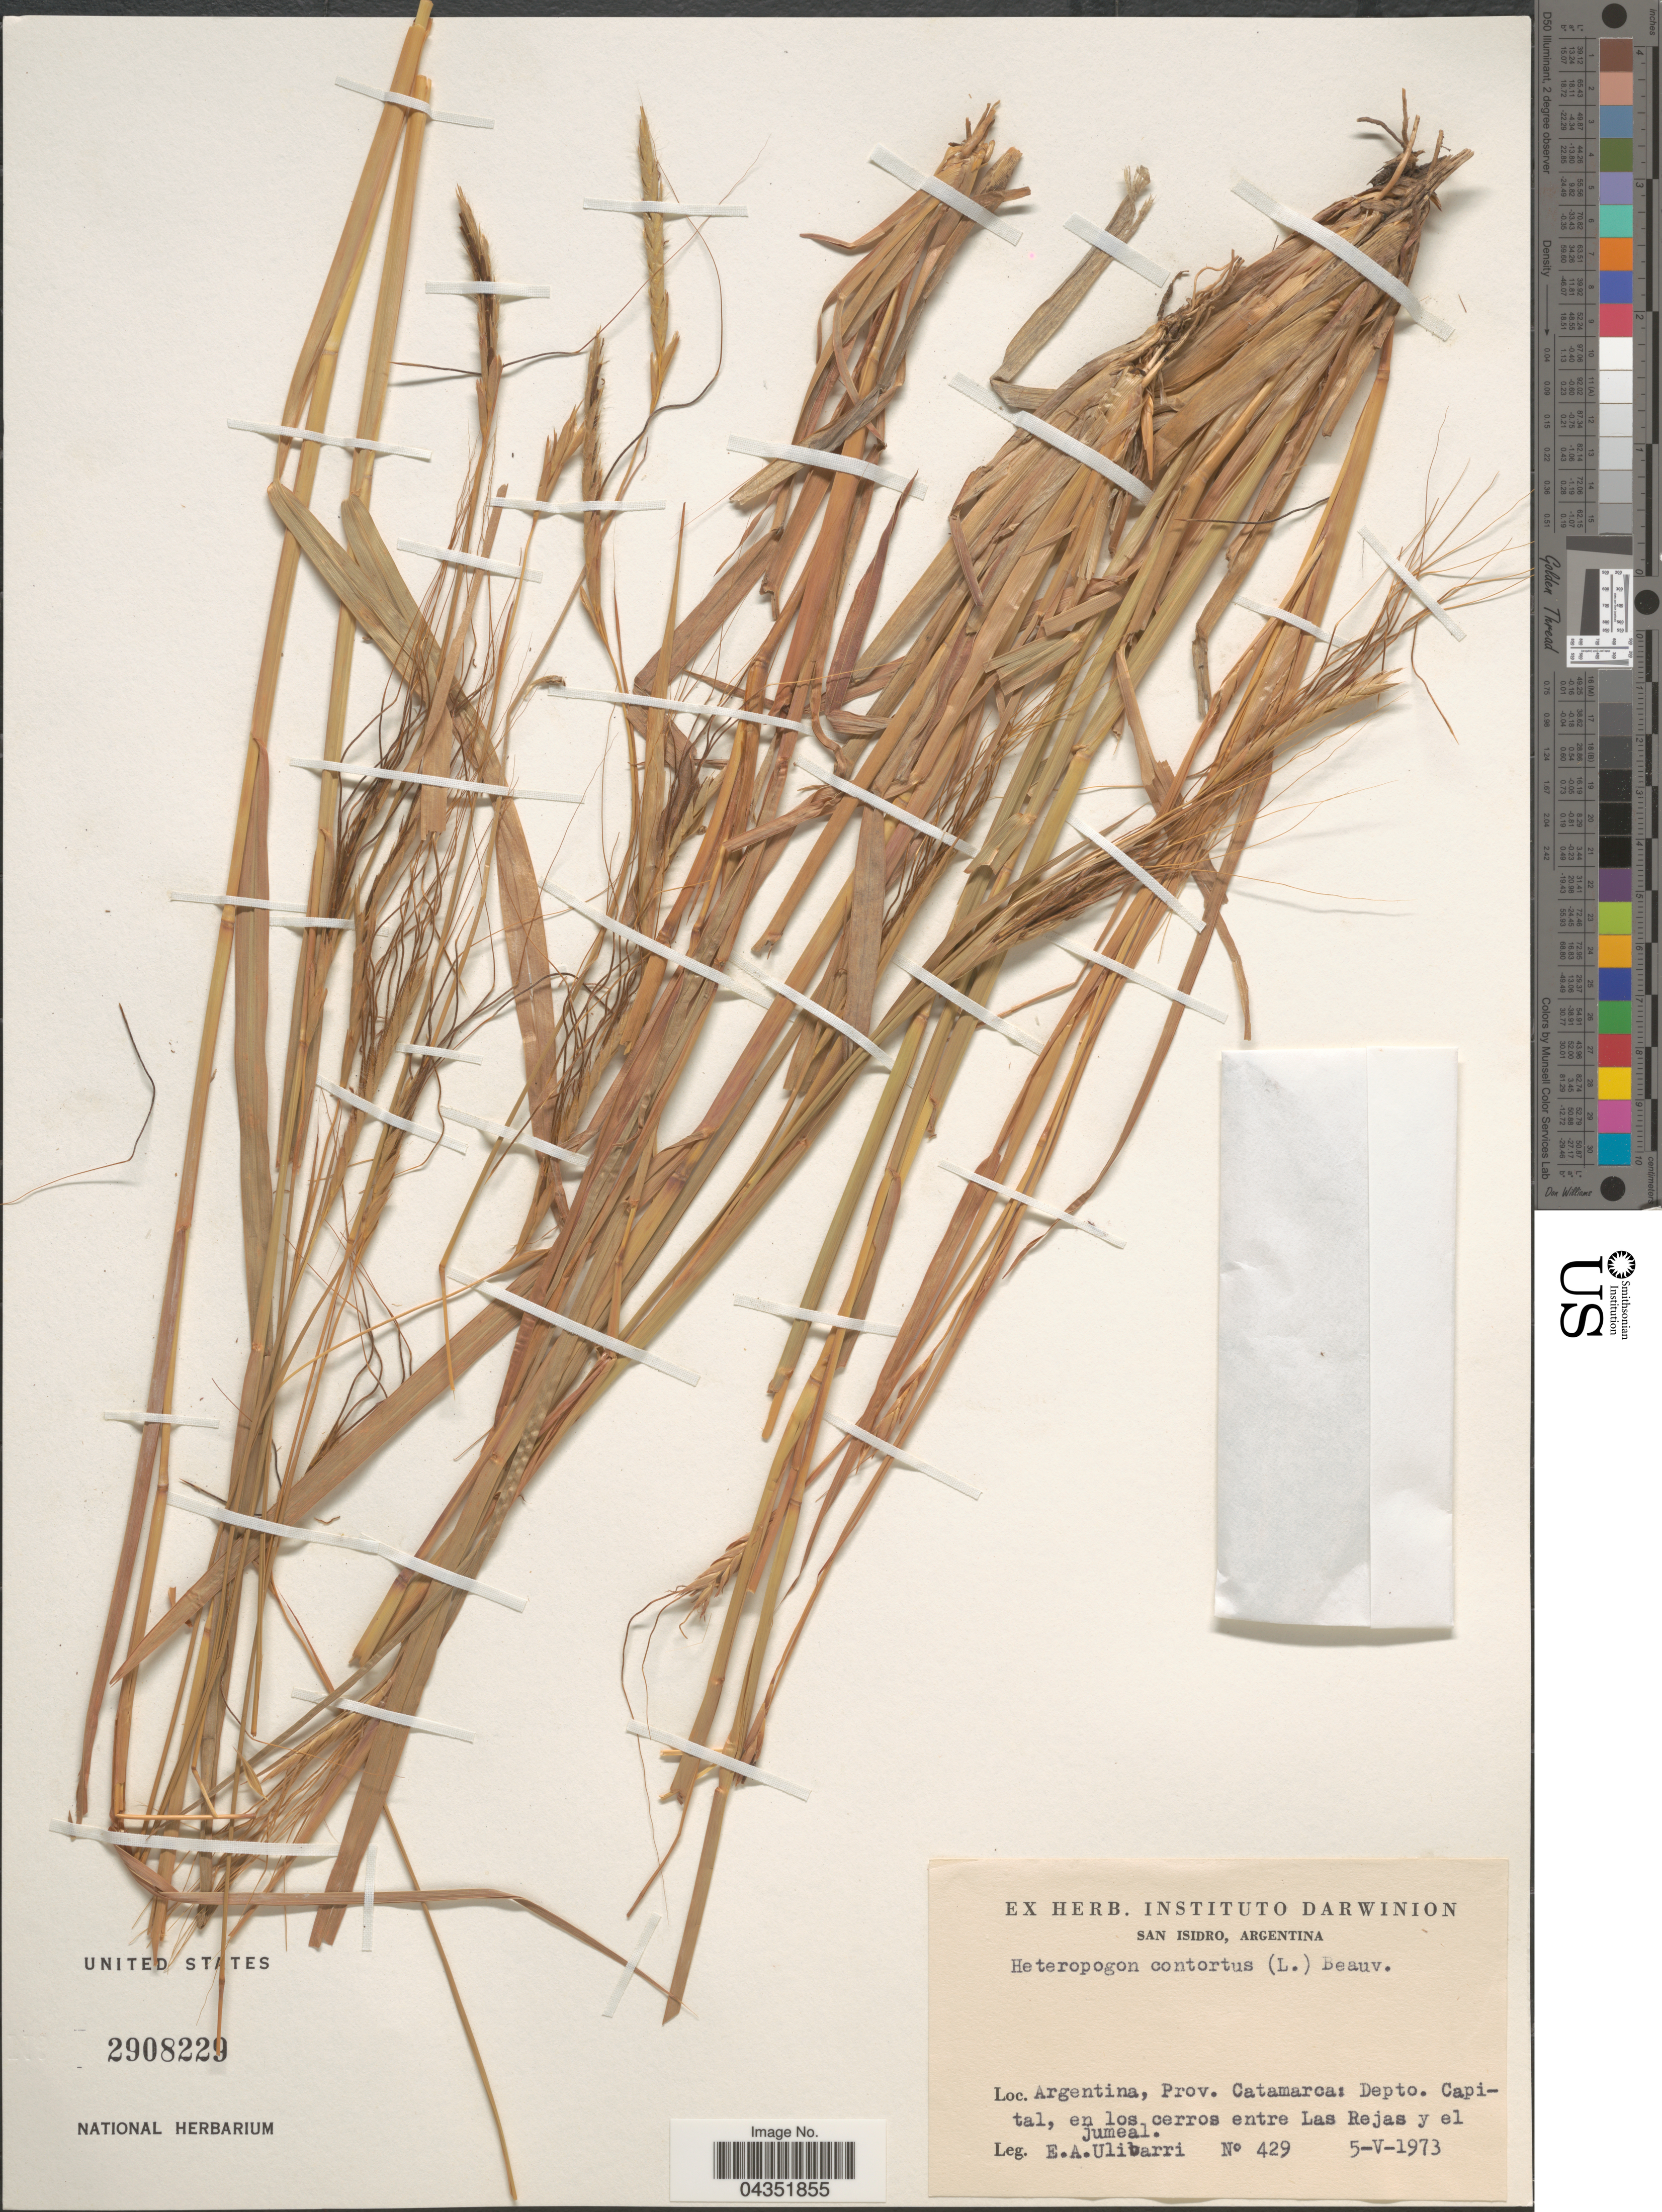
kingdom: Plantae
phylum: Tracheophyta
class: Liliopsida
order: Poales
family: Poaceae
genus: Heteropogon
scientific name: Heteropogon contortus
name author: (L.) P. Beauv. ex Roem. & Schult.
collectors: E. A. Ulibarri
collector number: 429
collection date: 1973-05-05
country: Argentina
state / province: Catamarca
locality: Depto. Capital, en los cerros entre Las Rejas y el Jumeal.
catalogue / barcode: US 2908229